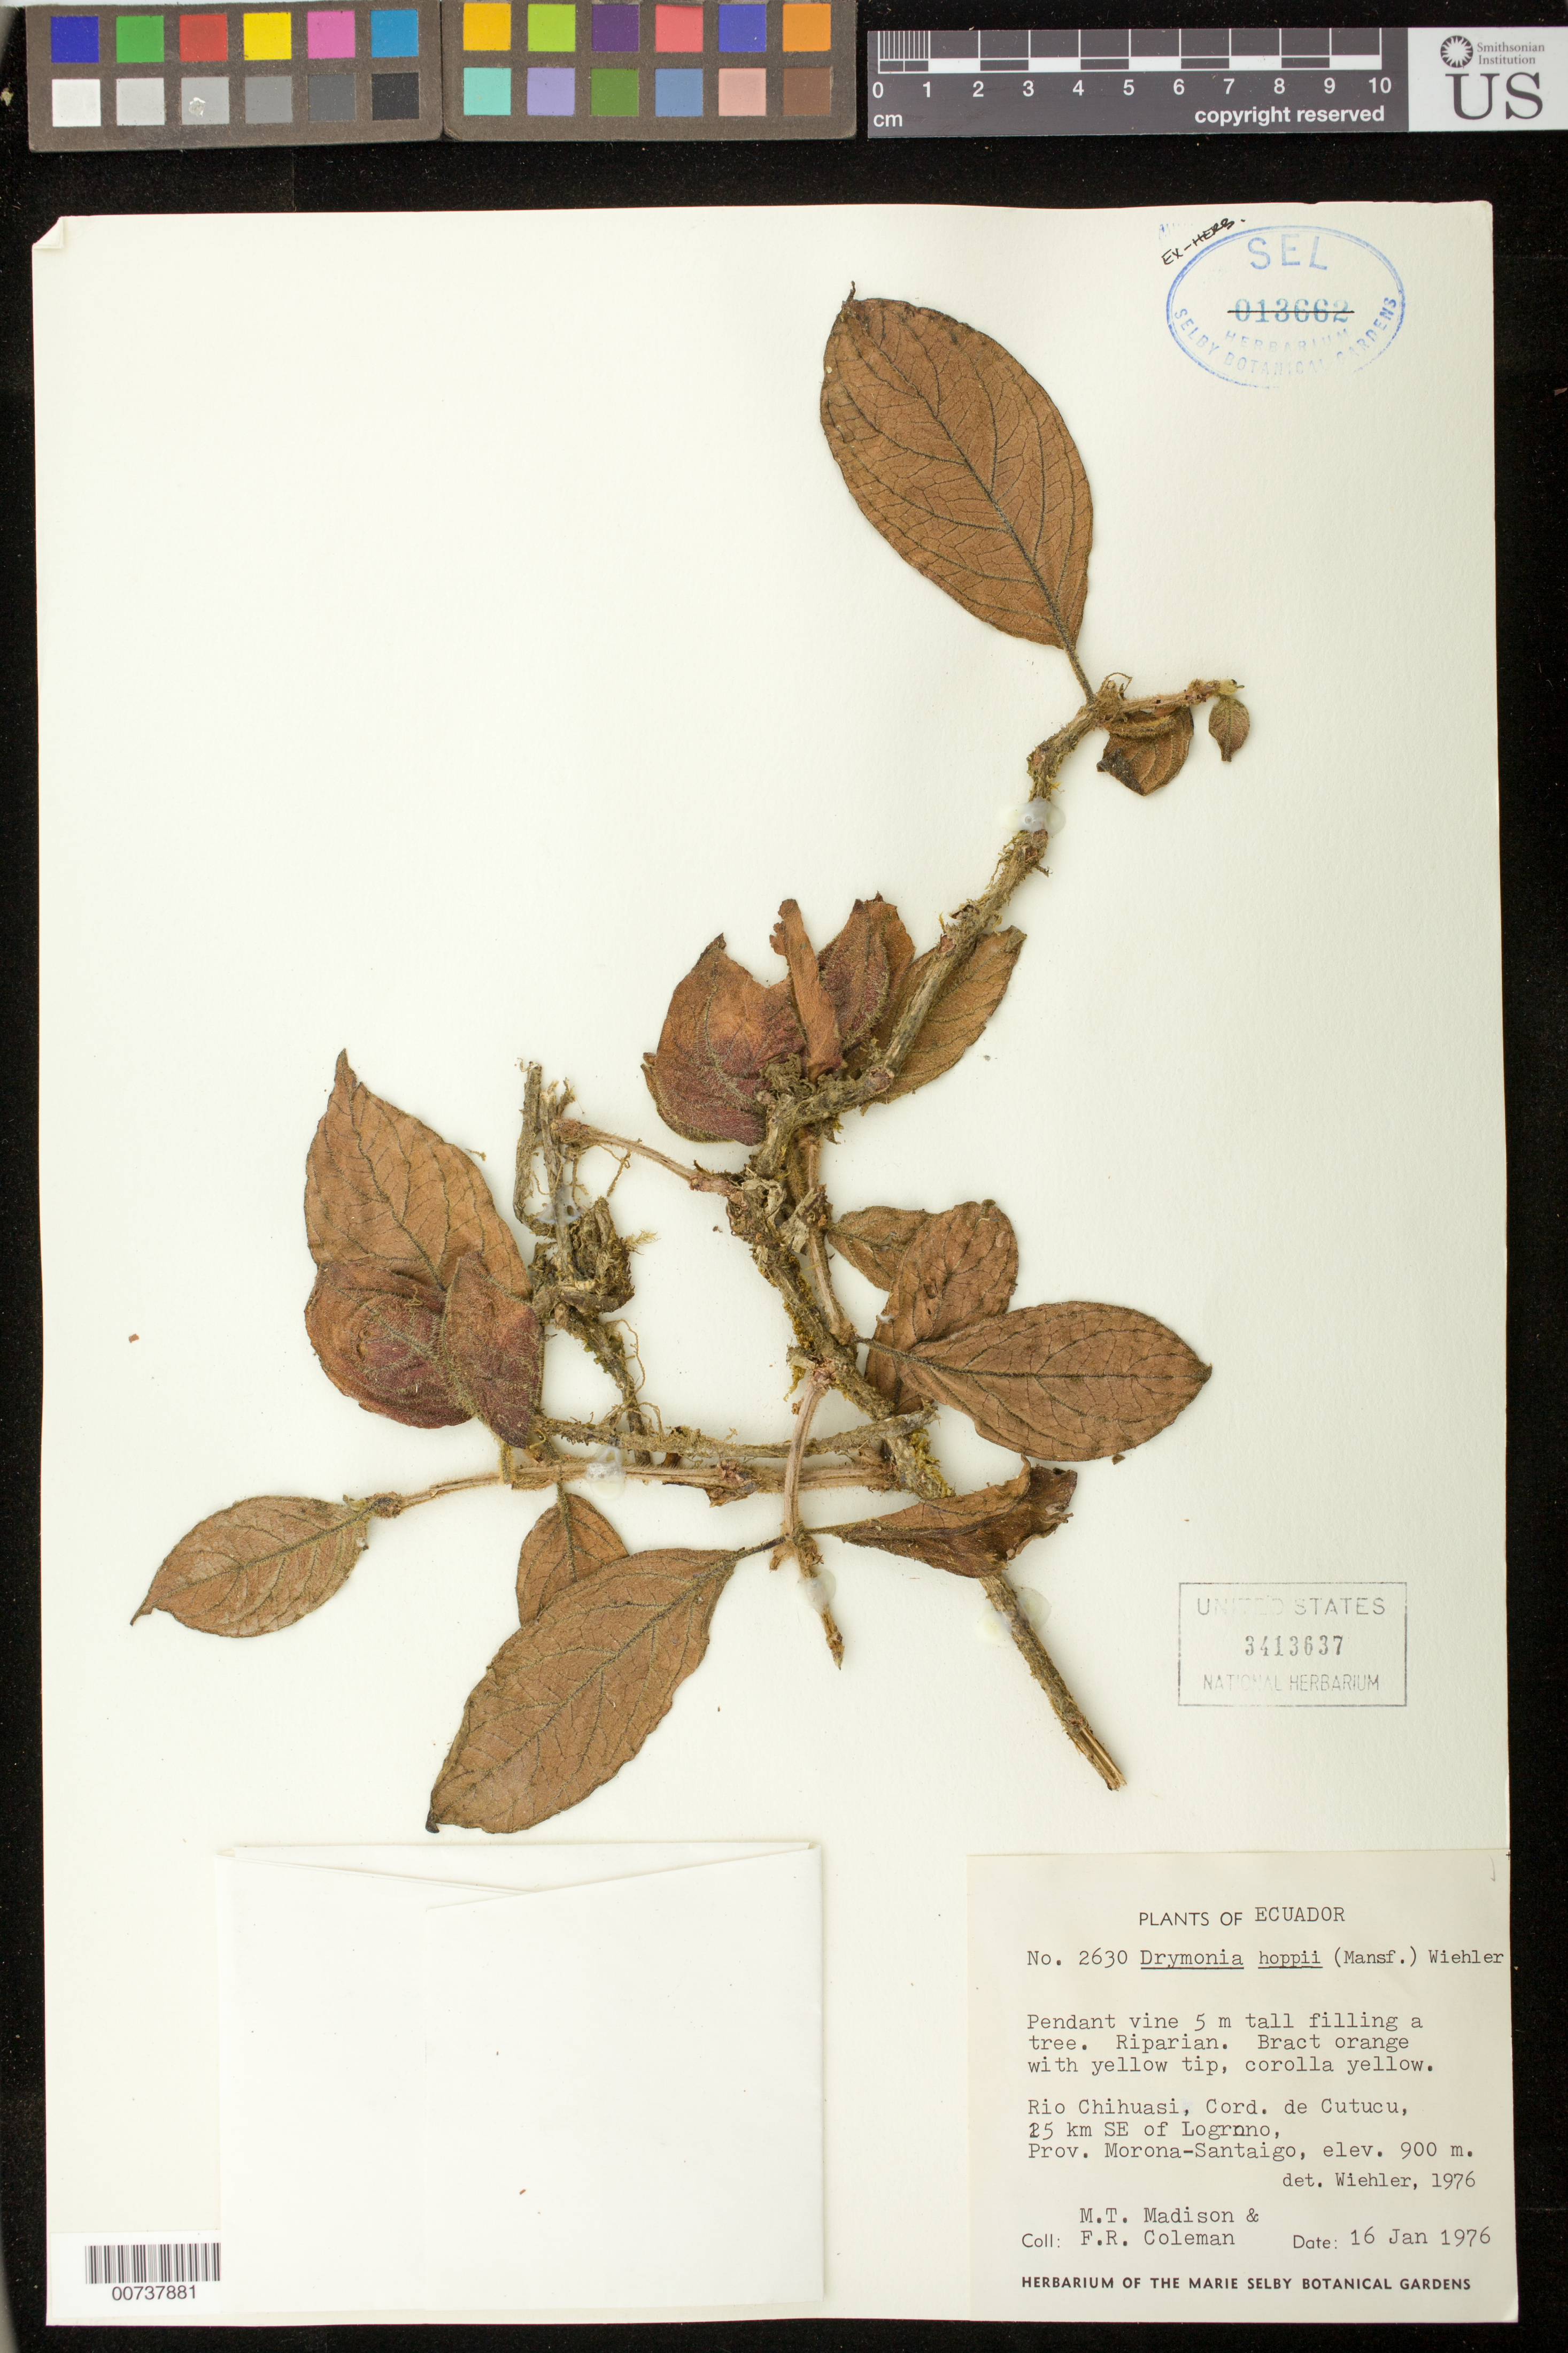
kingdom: Plantae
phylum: Tracheophyta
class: Magnoliopsida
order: Lamiales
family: Gesneriaceae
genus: Drymonia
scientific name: Drymonia hoppii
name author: (Mansf.) Wiehler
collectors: M. T. Madison & F. Coleman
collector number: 2630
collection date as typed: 16 Jan 1976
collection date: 1976-01-16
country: Ecuador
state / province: Morona-Santiago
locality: Rio Chihuasi, Cord. de Cutucu, 25 km SE of Logrono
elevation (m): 900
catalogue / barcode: US 3413637